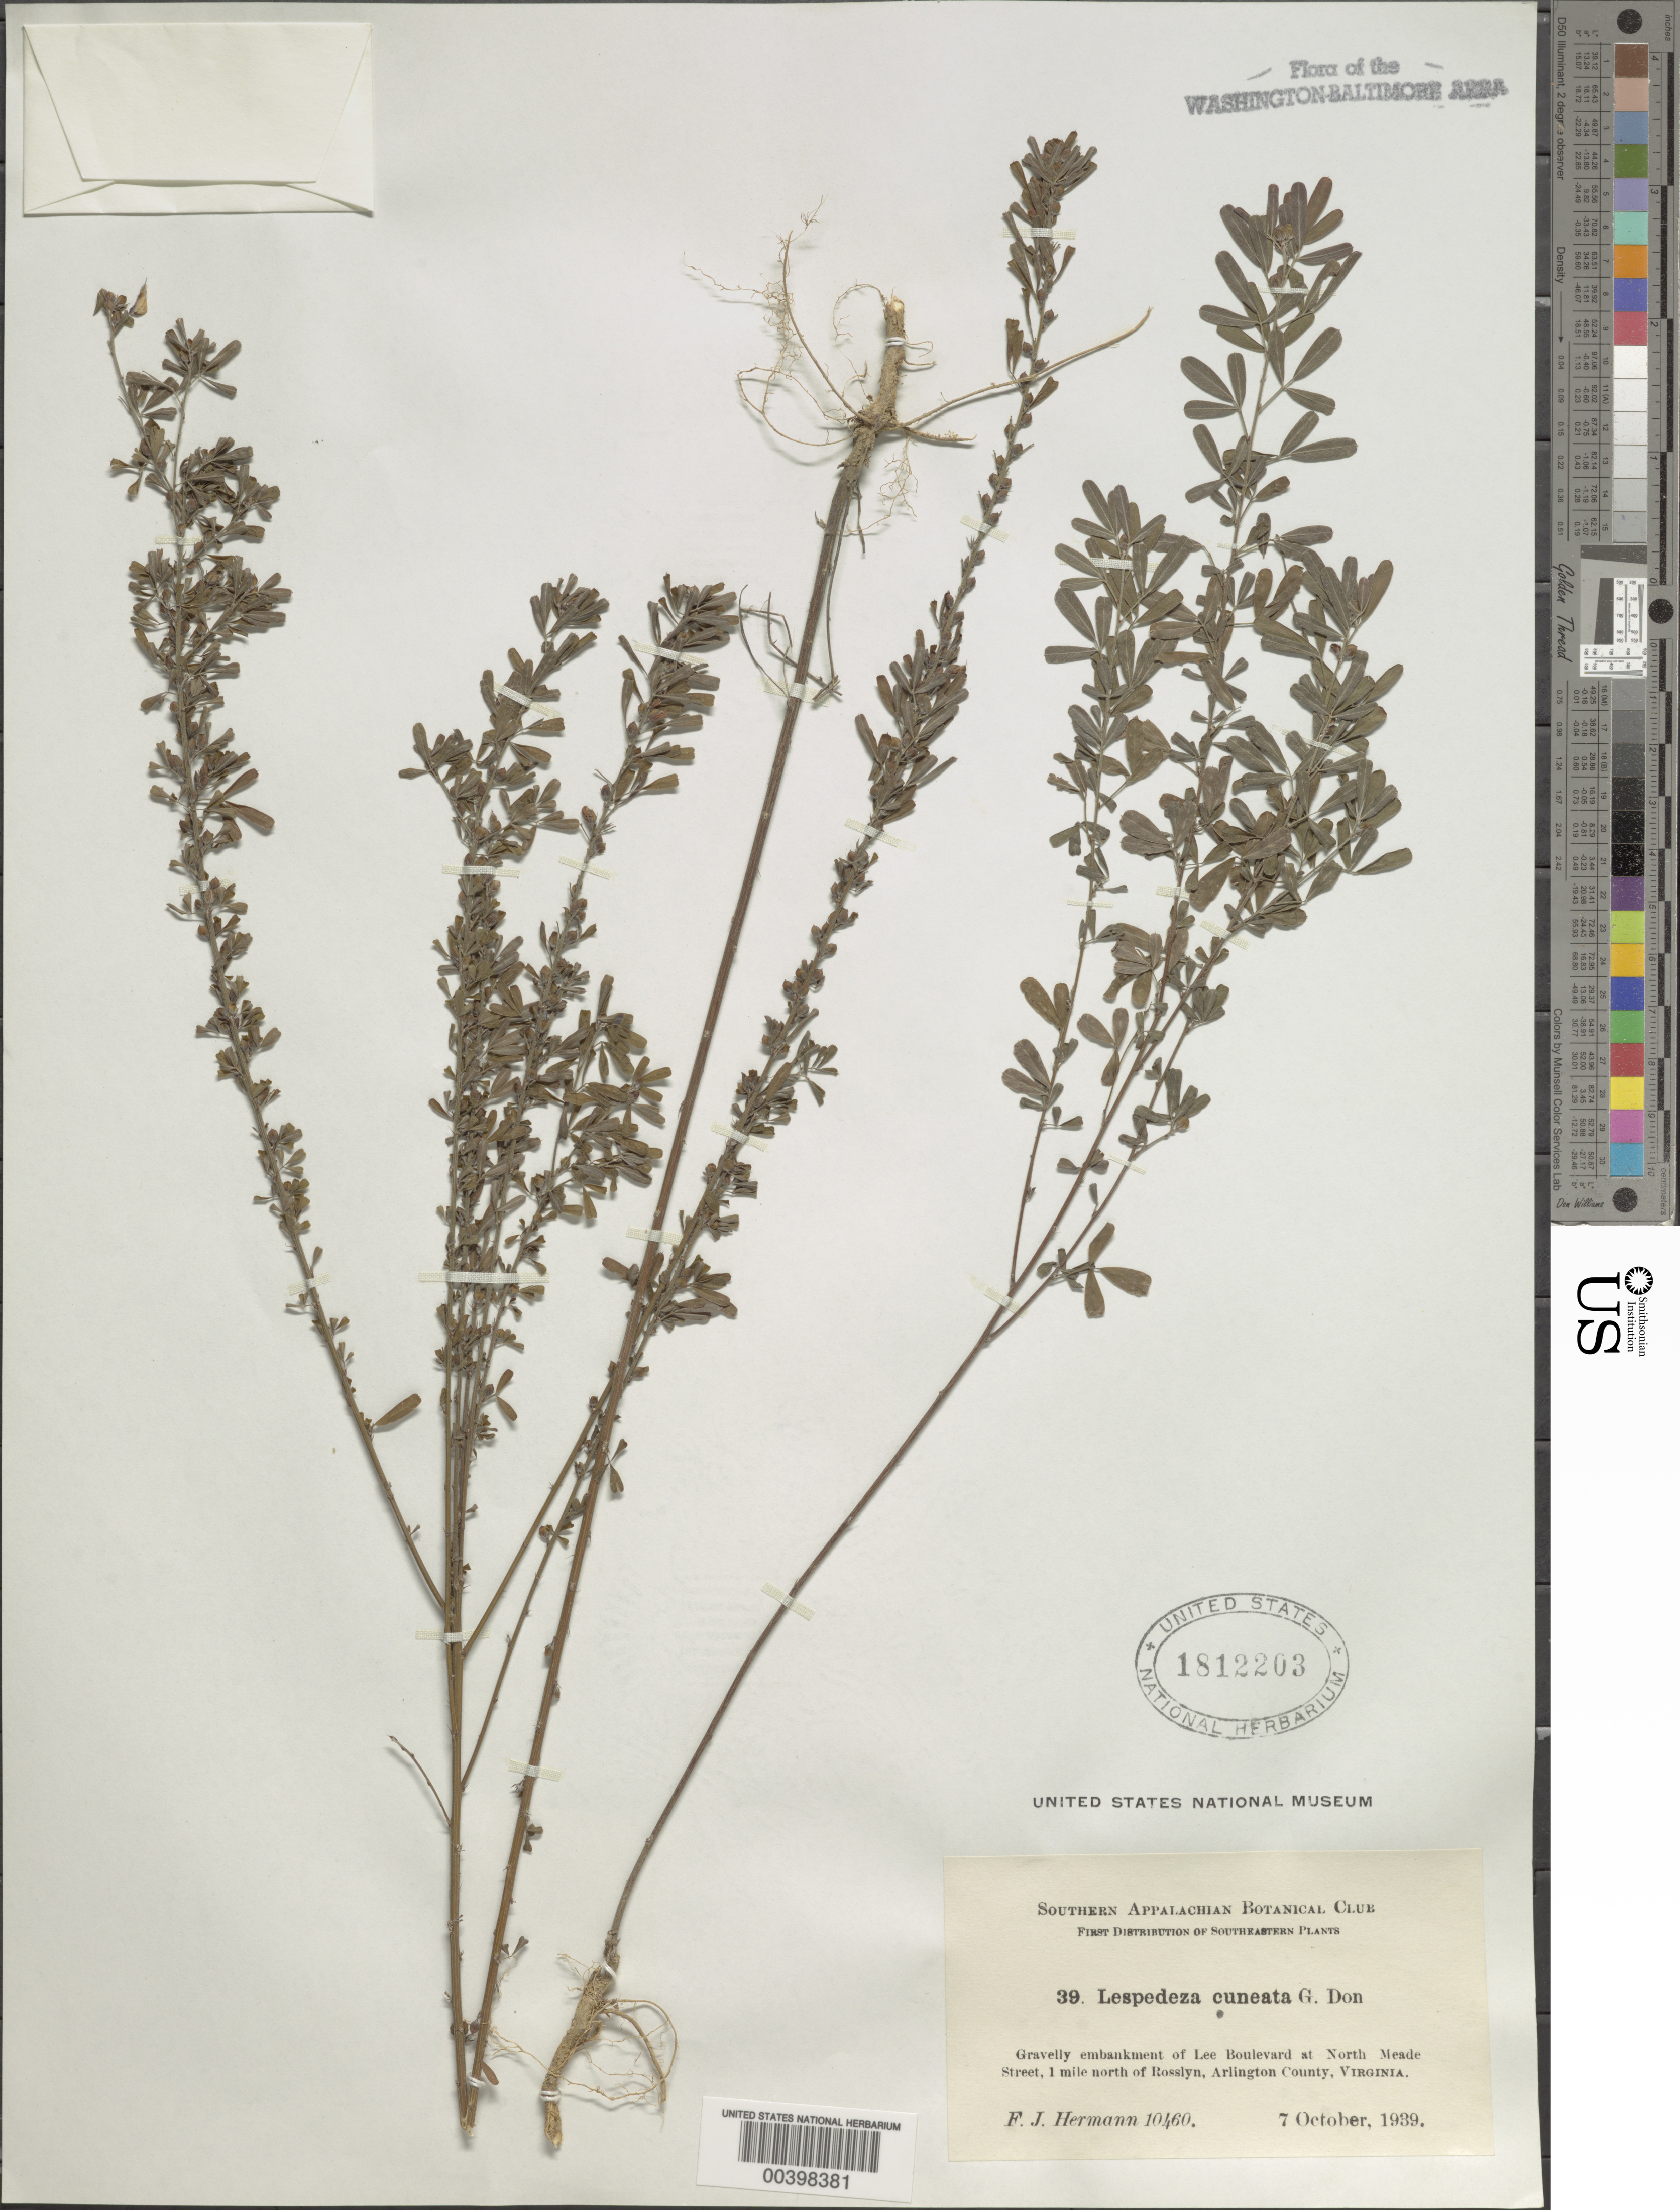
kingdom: Plantae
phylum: Tracheophyta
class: Magnoliopsida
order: Fabales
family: Fabaceae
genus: Lespedeza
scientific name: Lespedeza cuneata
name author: (Dum. Cours.) G. Don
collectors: F. J. Hermann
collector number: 39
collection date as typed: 07 Oct 1939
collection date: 1939-10-07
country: United States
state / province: Virginia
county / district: Arlington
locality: Lee Boulevard at N. Meade St. Rosslyn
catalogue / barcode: US 1812203